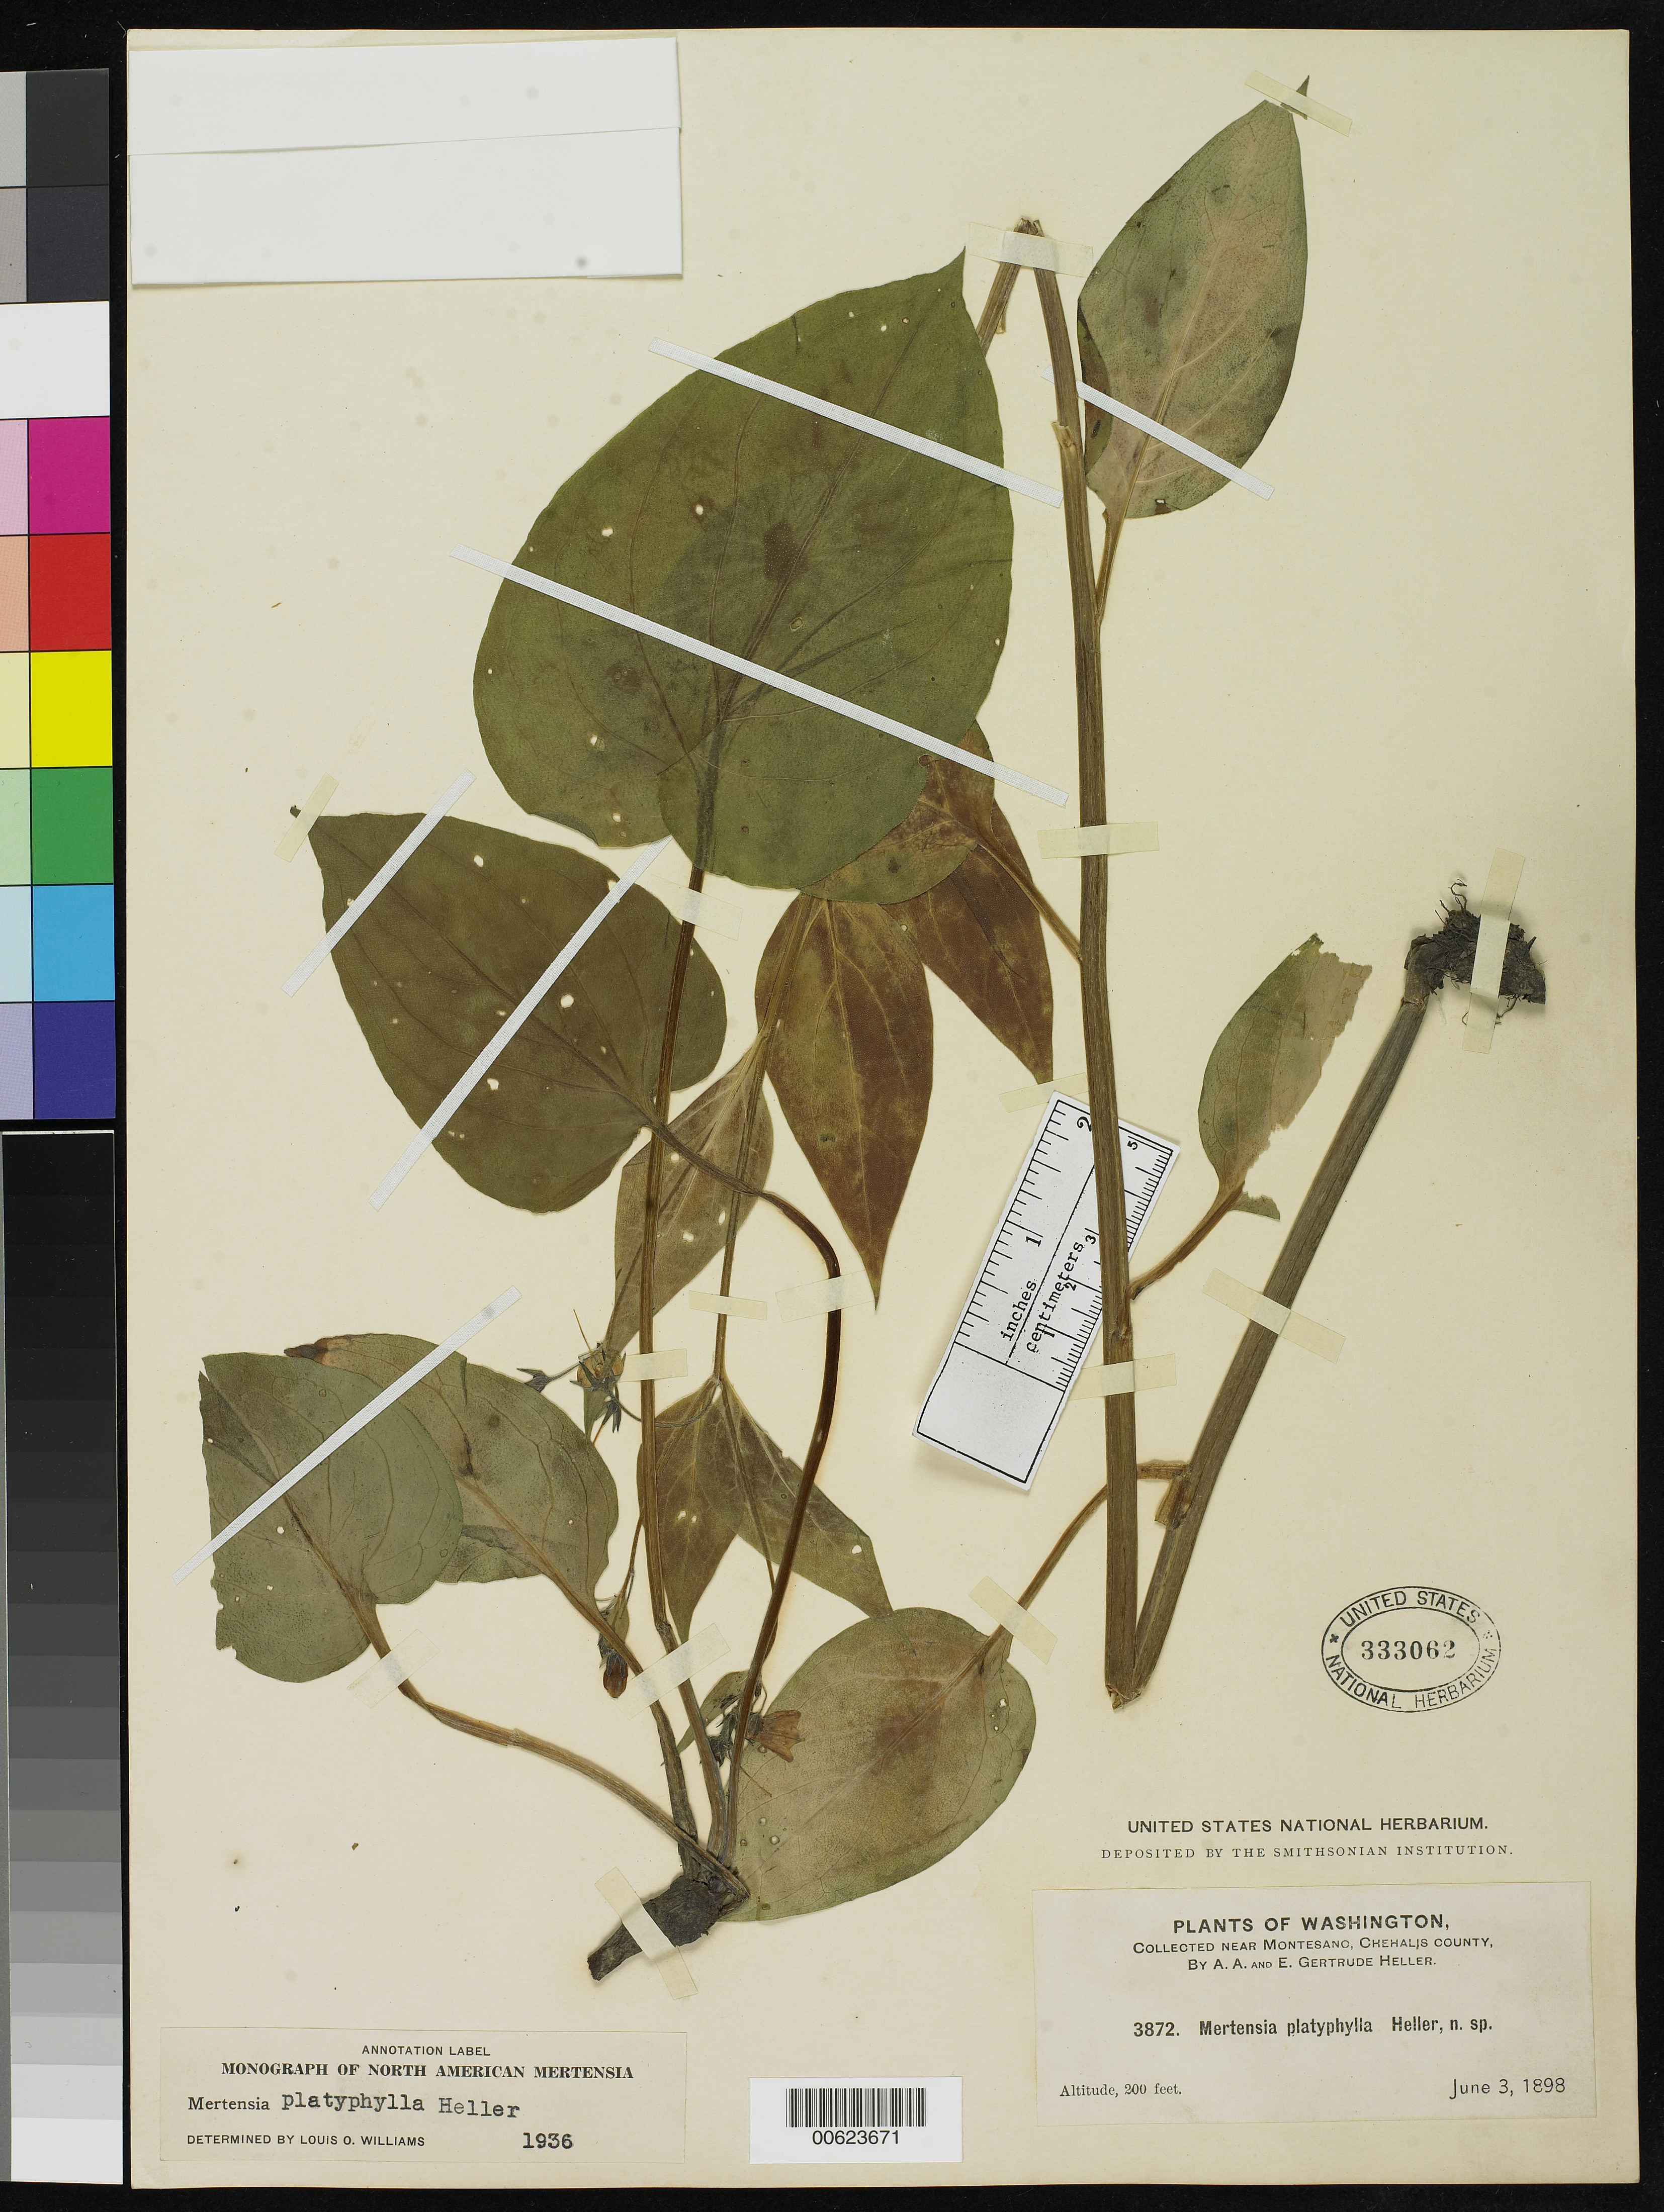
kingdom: Plantae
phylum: Tracheophyta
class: Magnoliopsida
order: Boraginales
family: Boraginaceae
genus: Mertensia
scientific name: Mertensia platyphylla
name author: A. Heller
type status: Isotype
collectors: A. A. Heller & E. G. Heller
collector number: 3872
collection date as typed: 03 Jun 1898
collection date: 1898-06-03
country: United States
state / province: Washington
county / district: Grays Harbor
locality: Near Montesano.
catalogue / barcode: US 333062